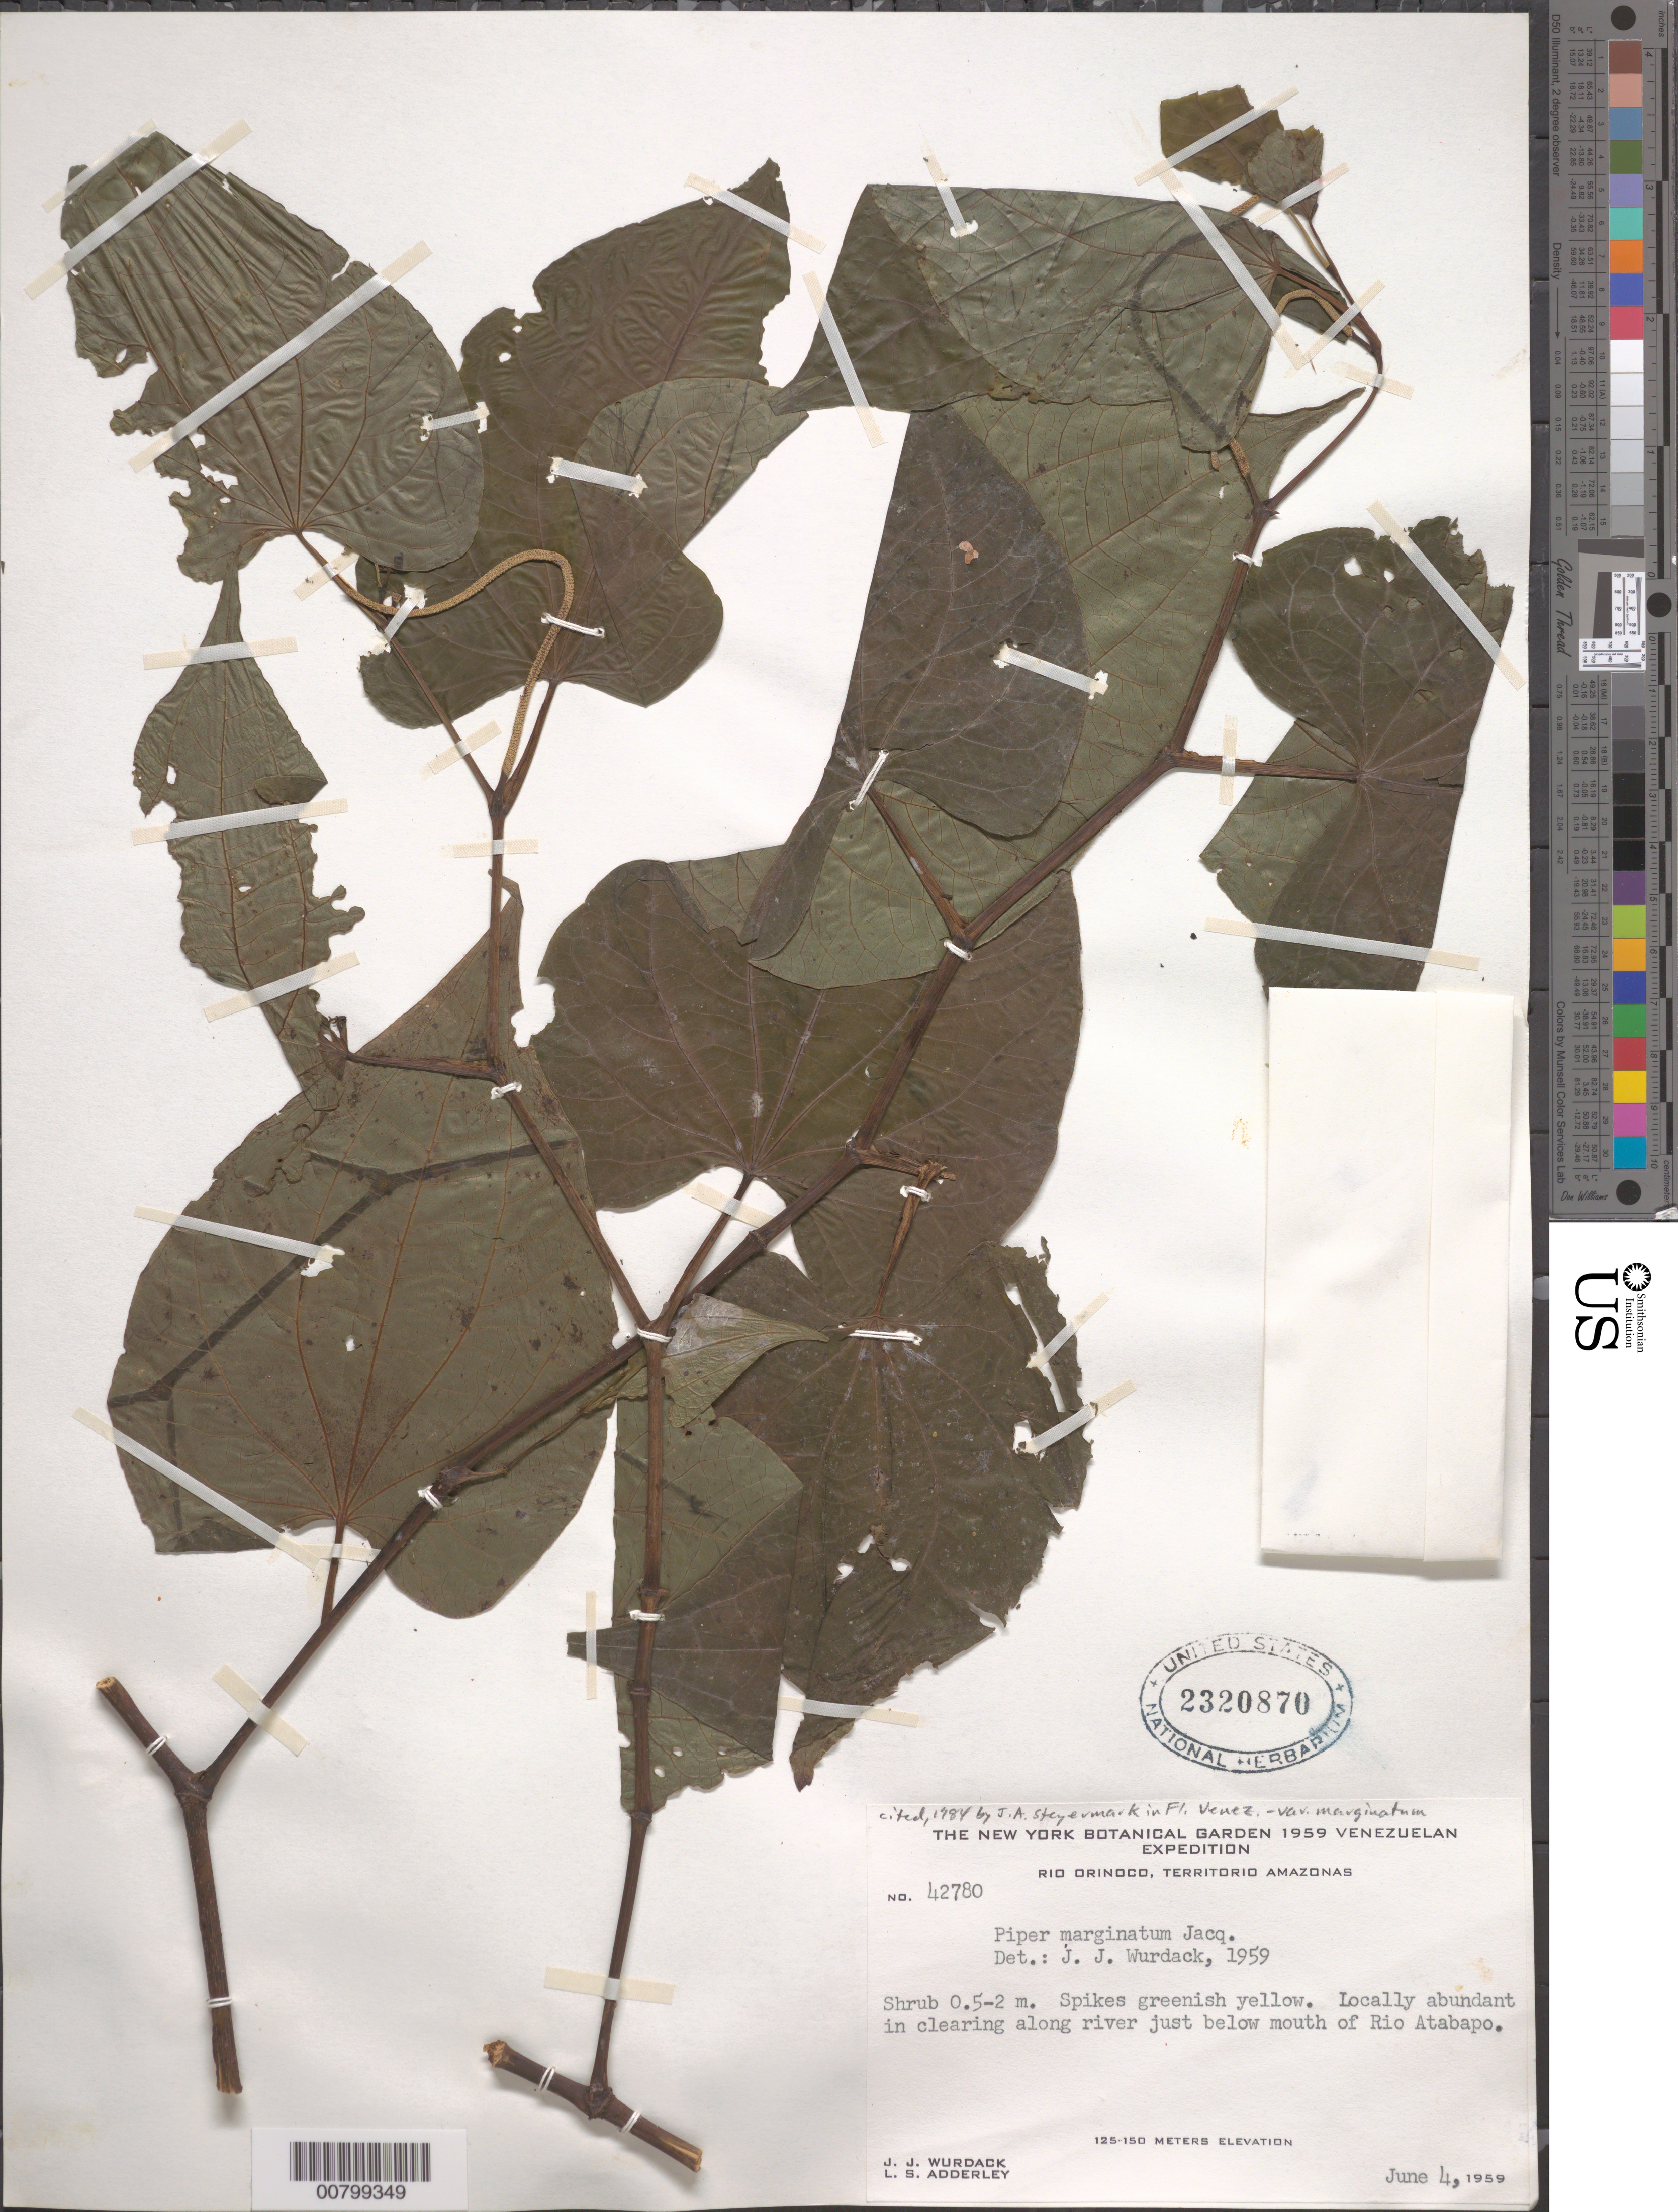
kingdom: Plantae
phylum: Tracheophyta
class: Magnoliopsida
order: Piperales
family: Piperaceae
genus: Piper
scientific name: Piper marginatum var. marginatum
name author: Jacq.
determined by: Steyermark, Julian A., (VEN)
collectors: J. J. Wurdack & L. S. Adderley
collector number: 42780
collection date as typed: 4-Jun-59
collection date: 1959-06-04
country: Venezuela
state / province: Amazonas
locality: Río Orinoco, Río Atabapo, just below mouth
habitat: Clearing along river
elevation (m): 125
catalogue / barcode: US 2320870